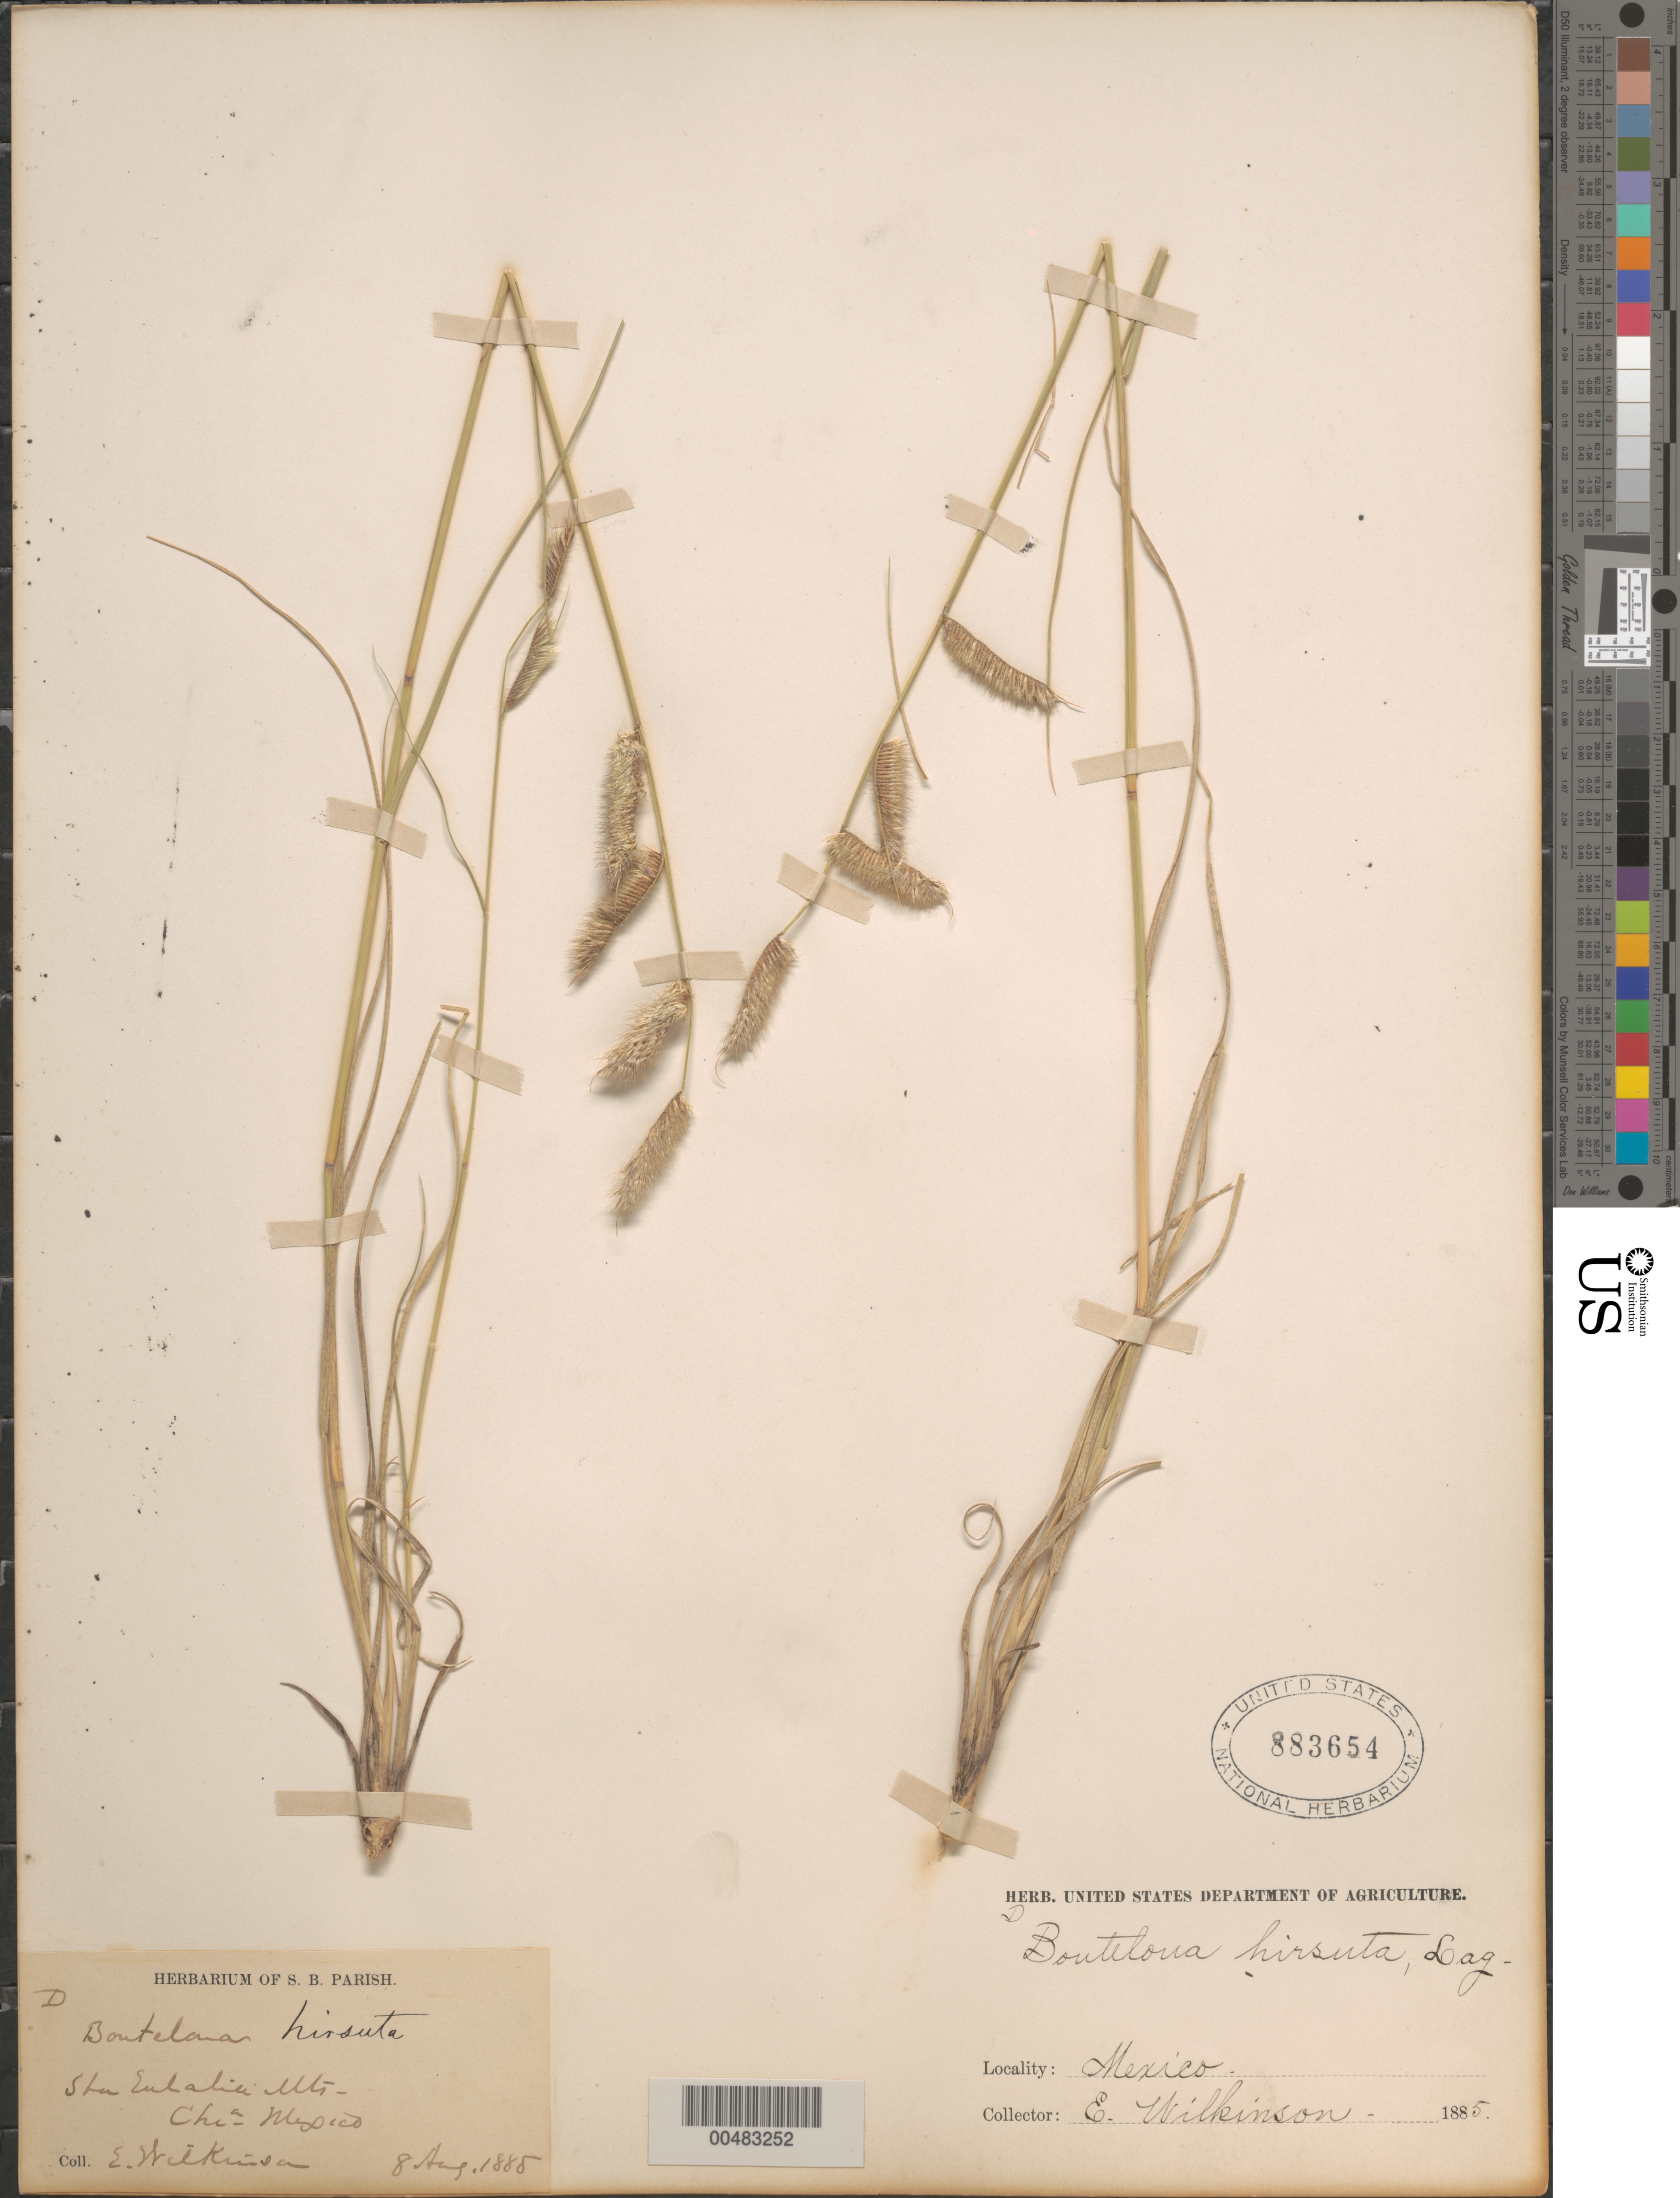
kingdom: Plantae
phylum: Tracheophyta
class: Liliopsida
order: Poales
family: Poaceae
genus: Bouteloua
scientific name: Bouteloua hirsuta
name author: Lag.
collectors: E. Wilkinson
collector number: D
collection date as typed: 8 Aug 1885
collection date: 1885-08-08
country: Mexico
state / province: Chihuahua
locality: Sta. Eulalia Mts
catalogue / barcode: US 883654